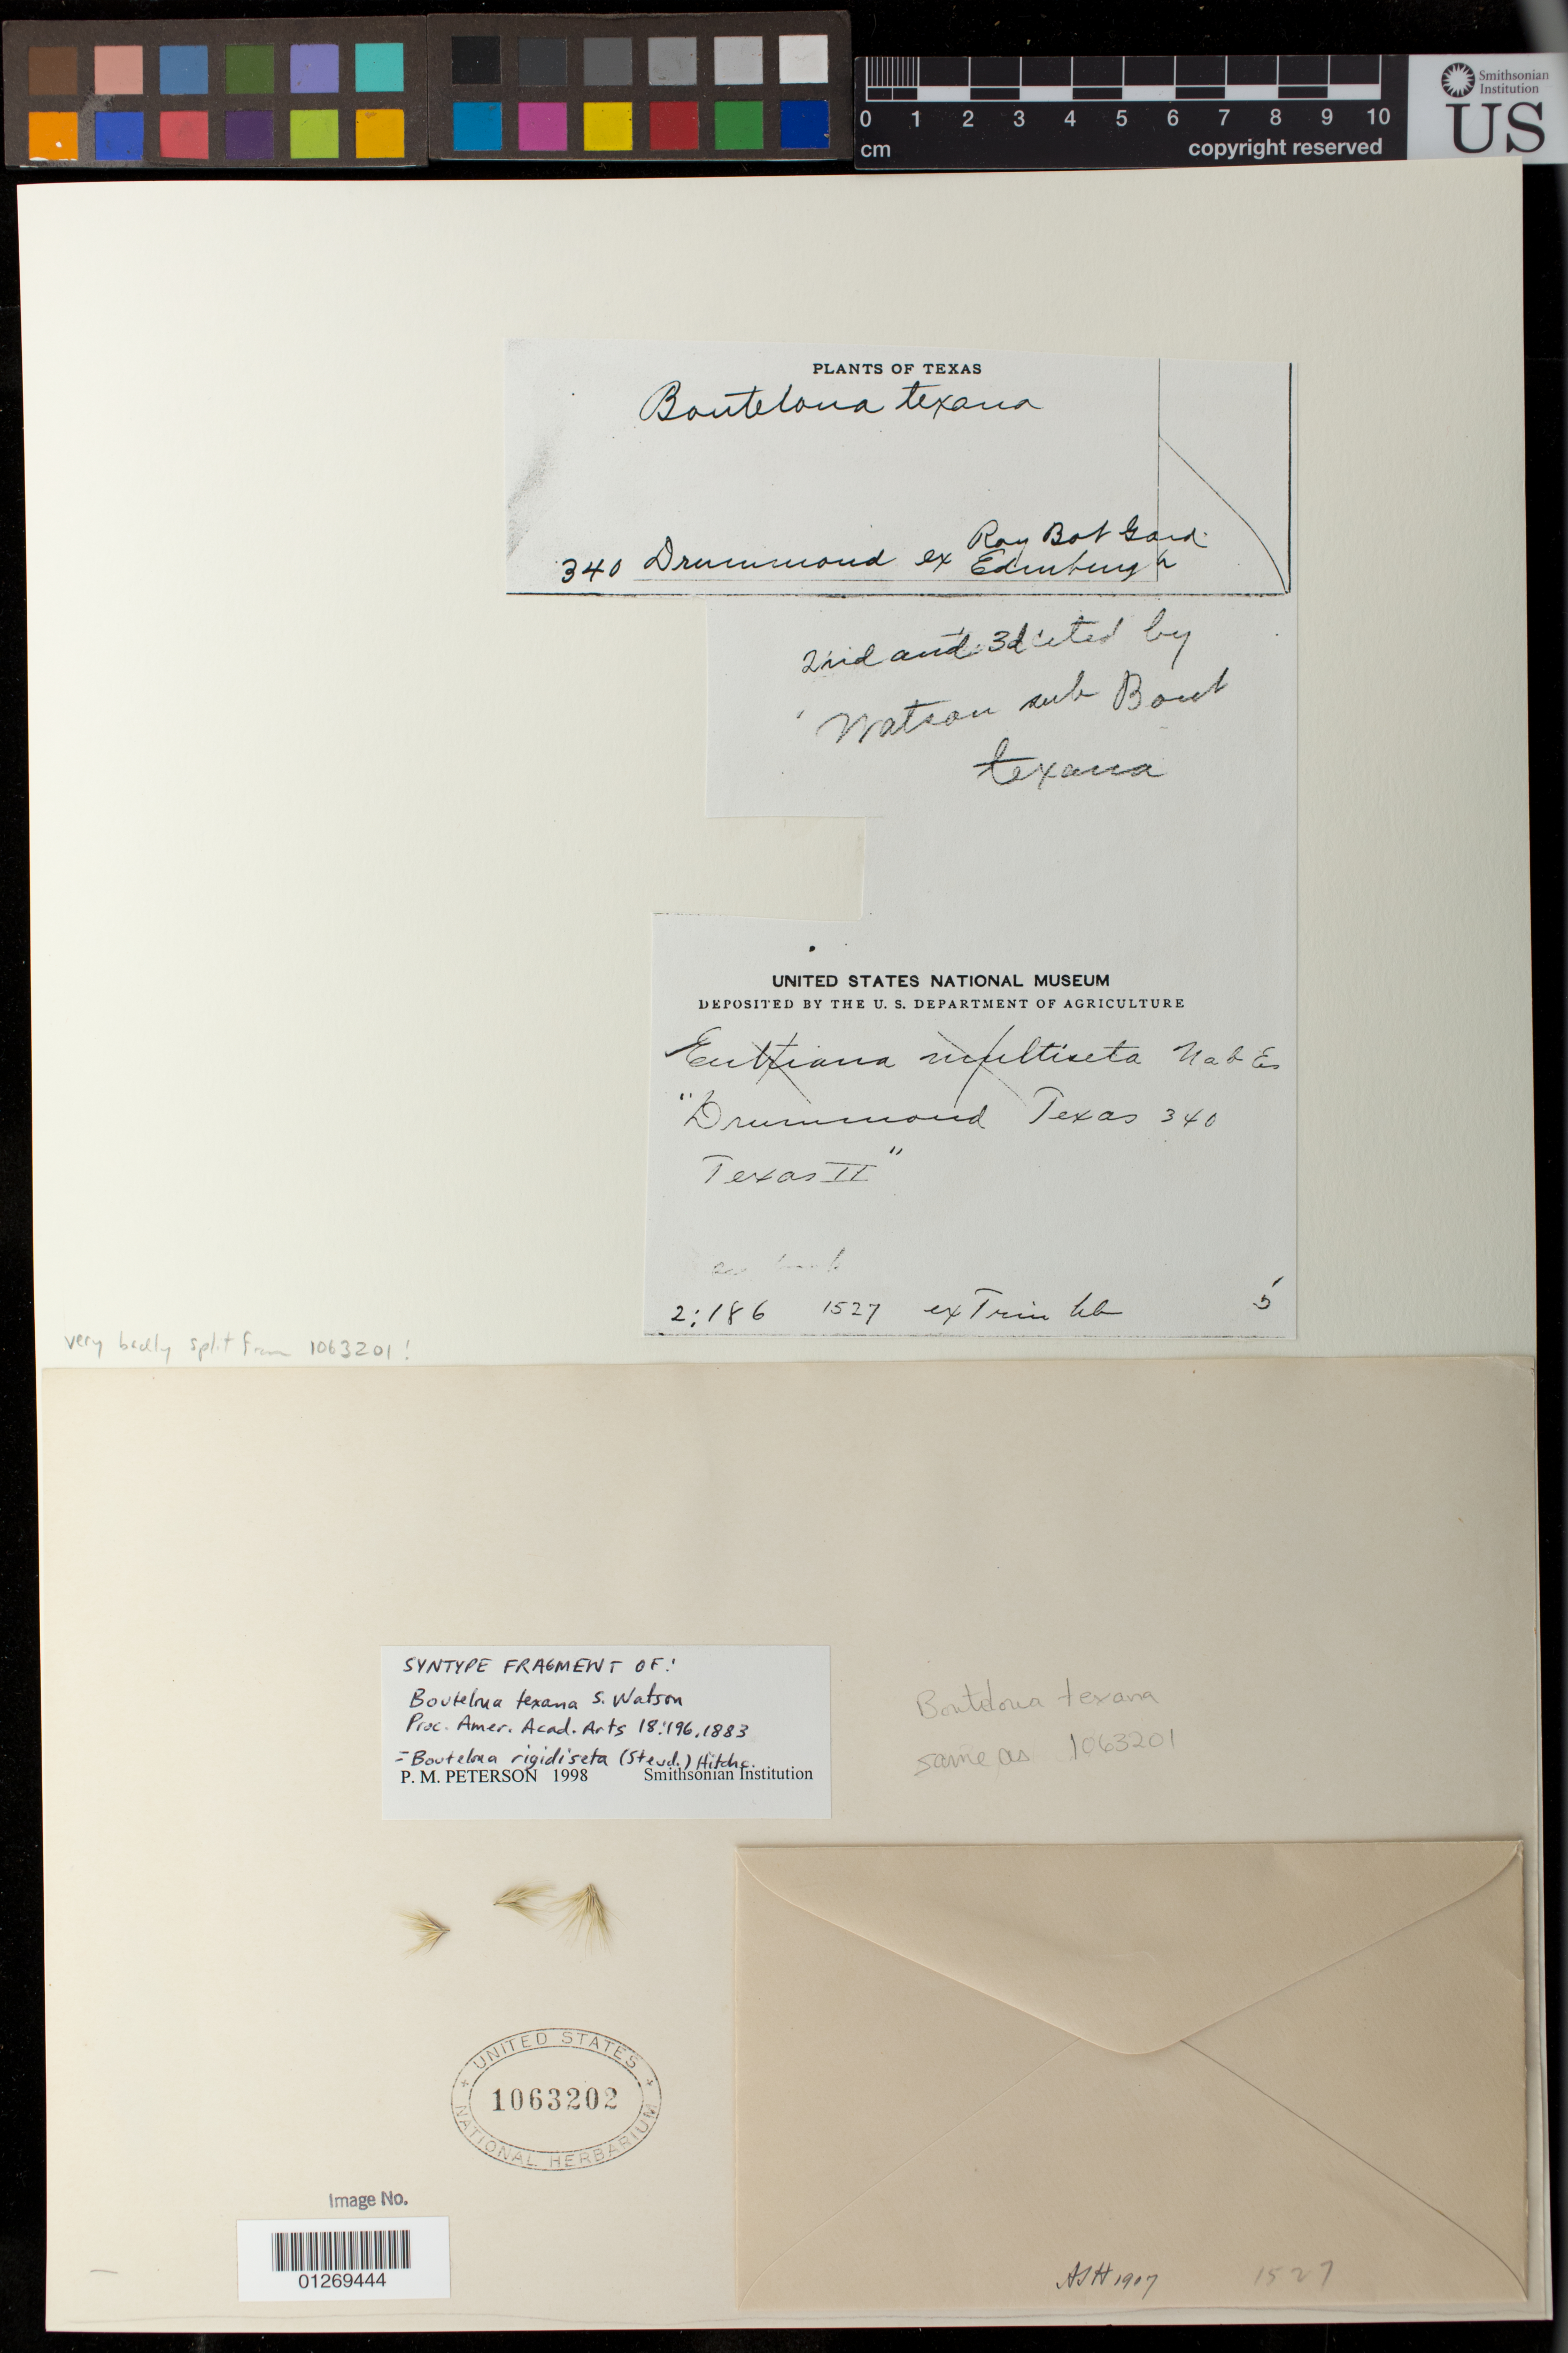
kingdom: Plantae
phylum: Tracheophyta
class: Liliopsida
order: Poales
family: Poaceae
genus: Bouteloua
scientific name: Bouteloua texana S. Watson, nom. illeg.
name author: S. Watson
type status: Isosyntype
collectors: T. Drummond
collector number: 340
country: United States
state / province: Texas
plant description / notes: Fragmentary material of type specimen ex herb. Trin. (?). Origin and identification of this material problematic; split from sheets 1063200 & 1063201 [with original annotations now on 1063201] and uncertain which annotations apply to this element.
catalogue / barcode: US 1063202